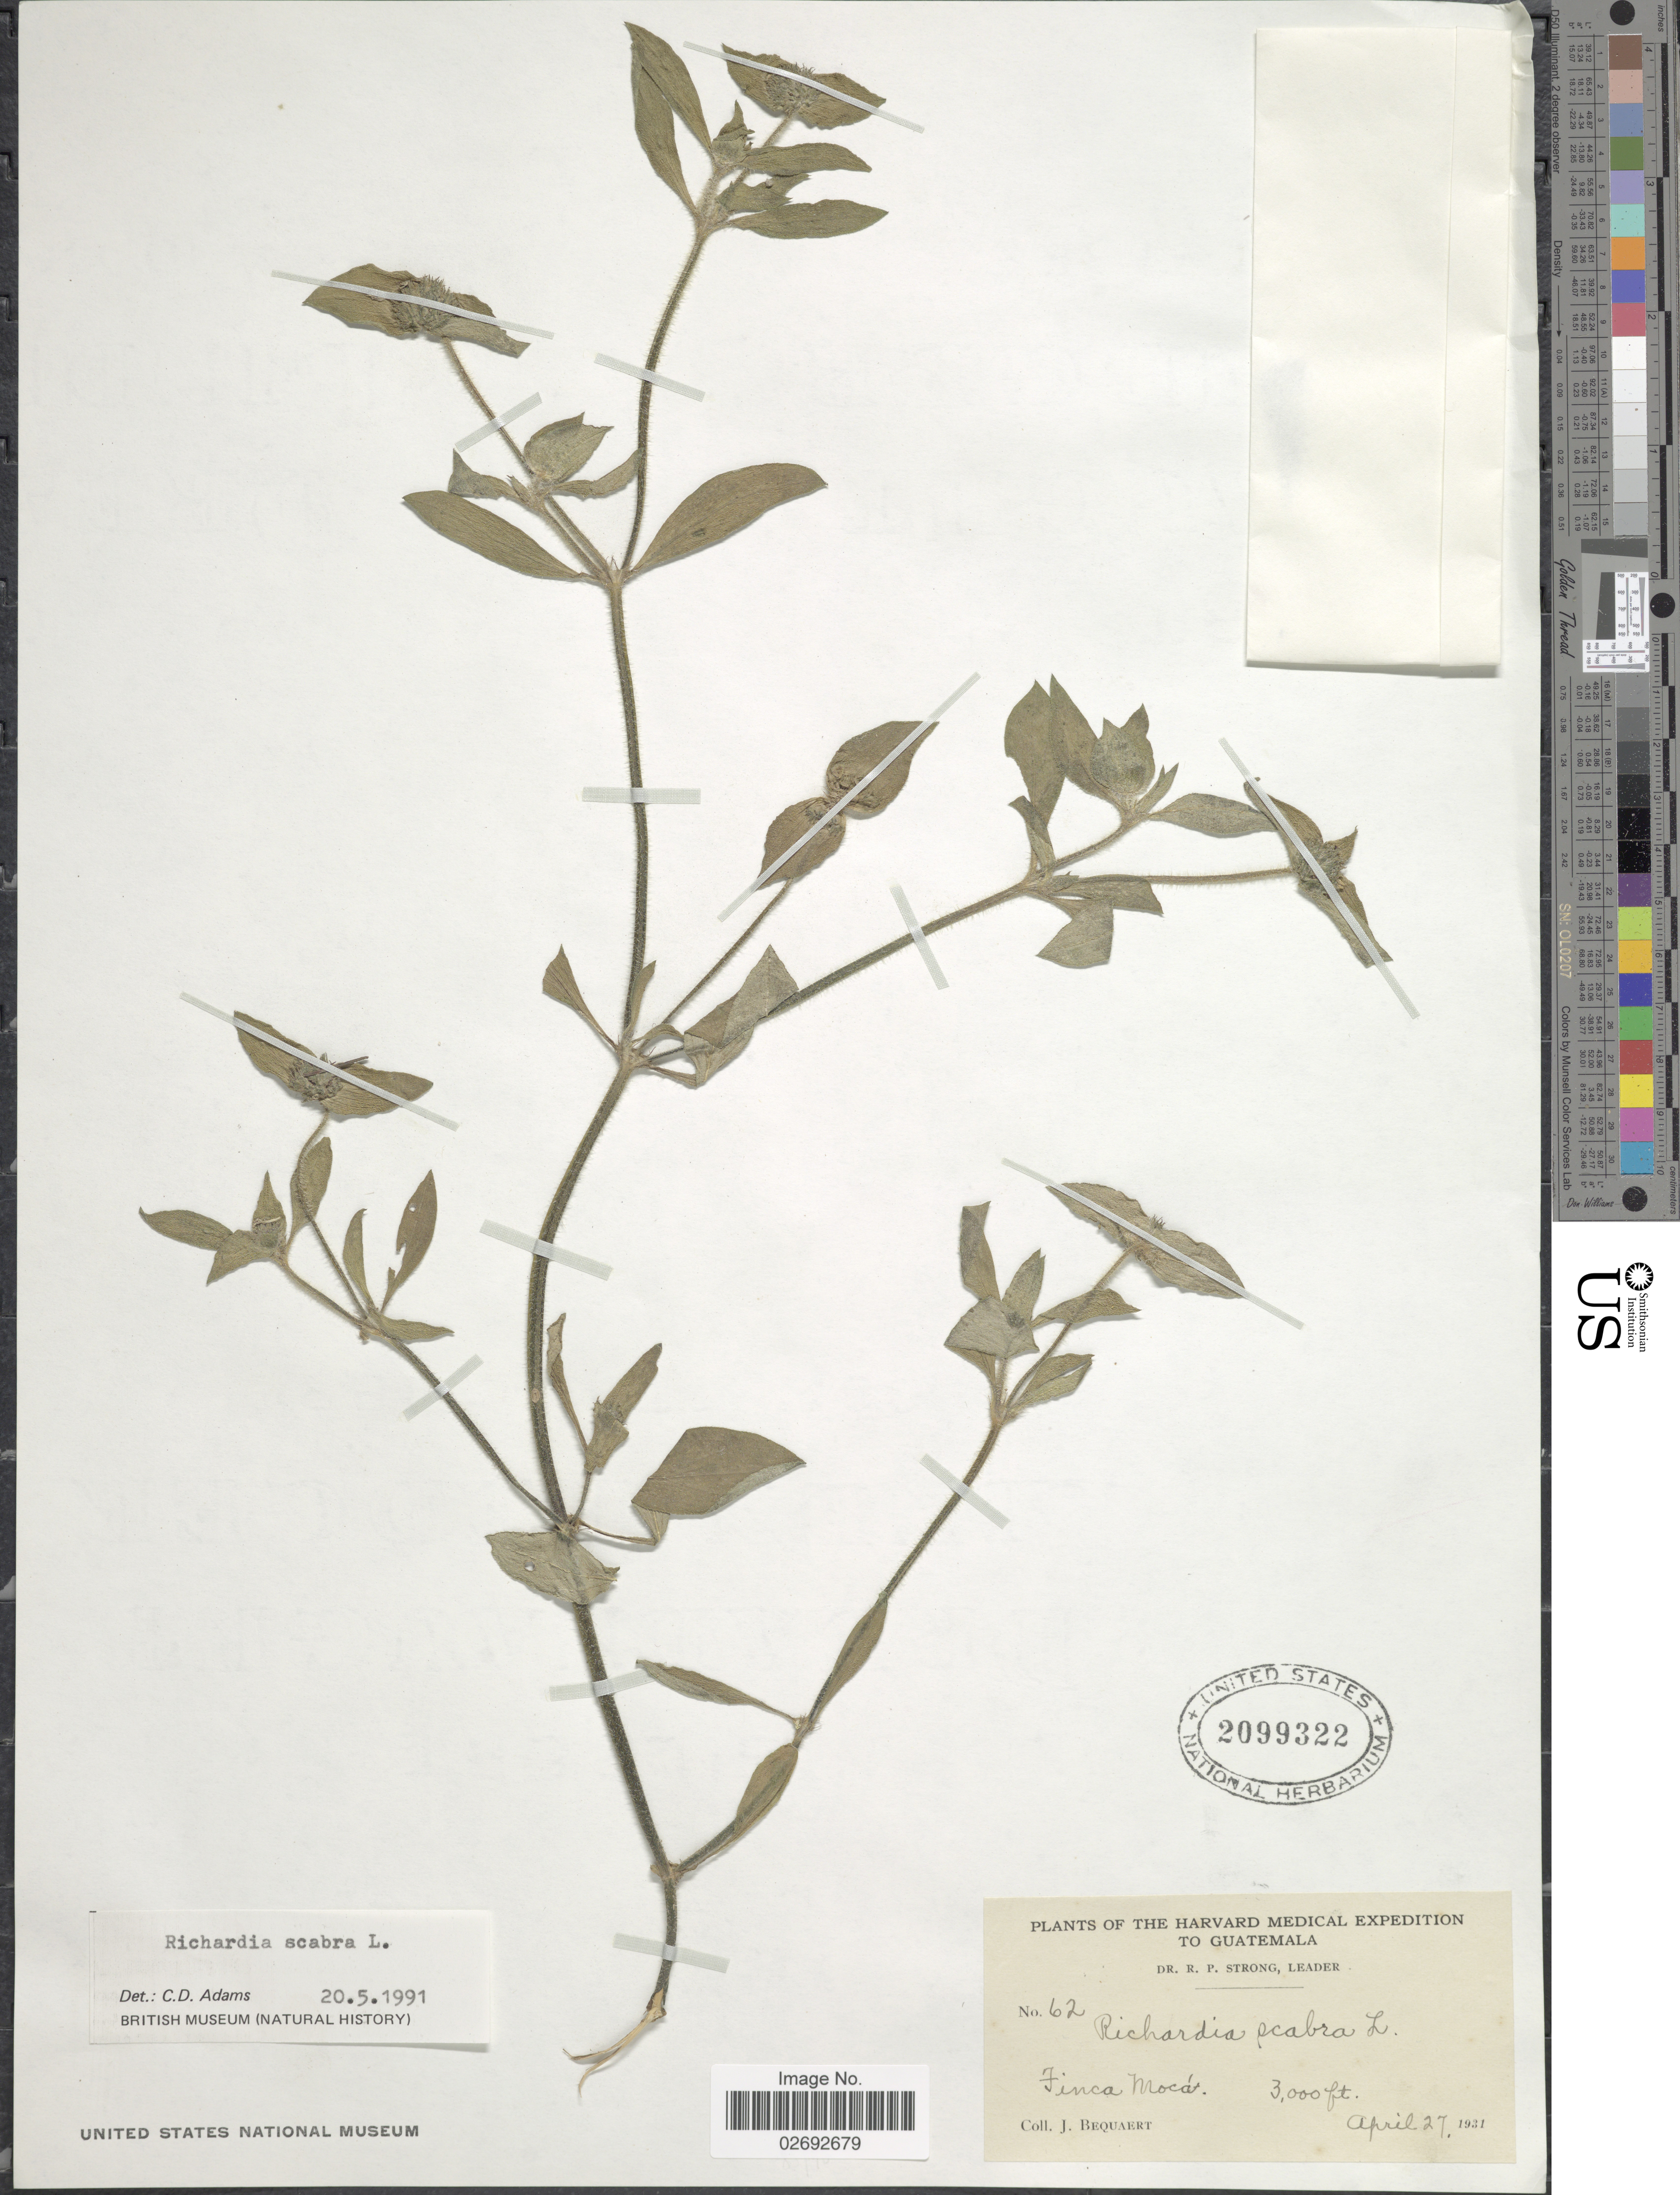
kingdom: Plantae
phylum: Tracheophyta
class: Magnoliopsida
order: Gentianales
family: Rubiaceae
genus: Richardia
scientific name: Richardia scabra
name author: L.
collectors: J. Bequaert & R. Strong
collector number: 62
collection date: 1931-04-27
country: Guatemala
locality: Finca Moca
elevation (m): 914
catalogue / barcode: US 2099322